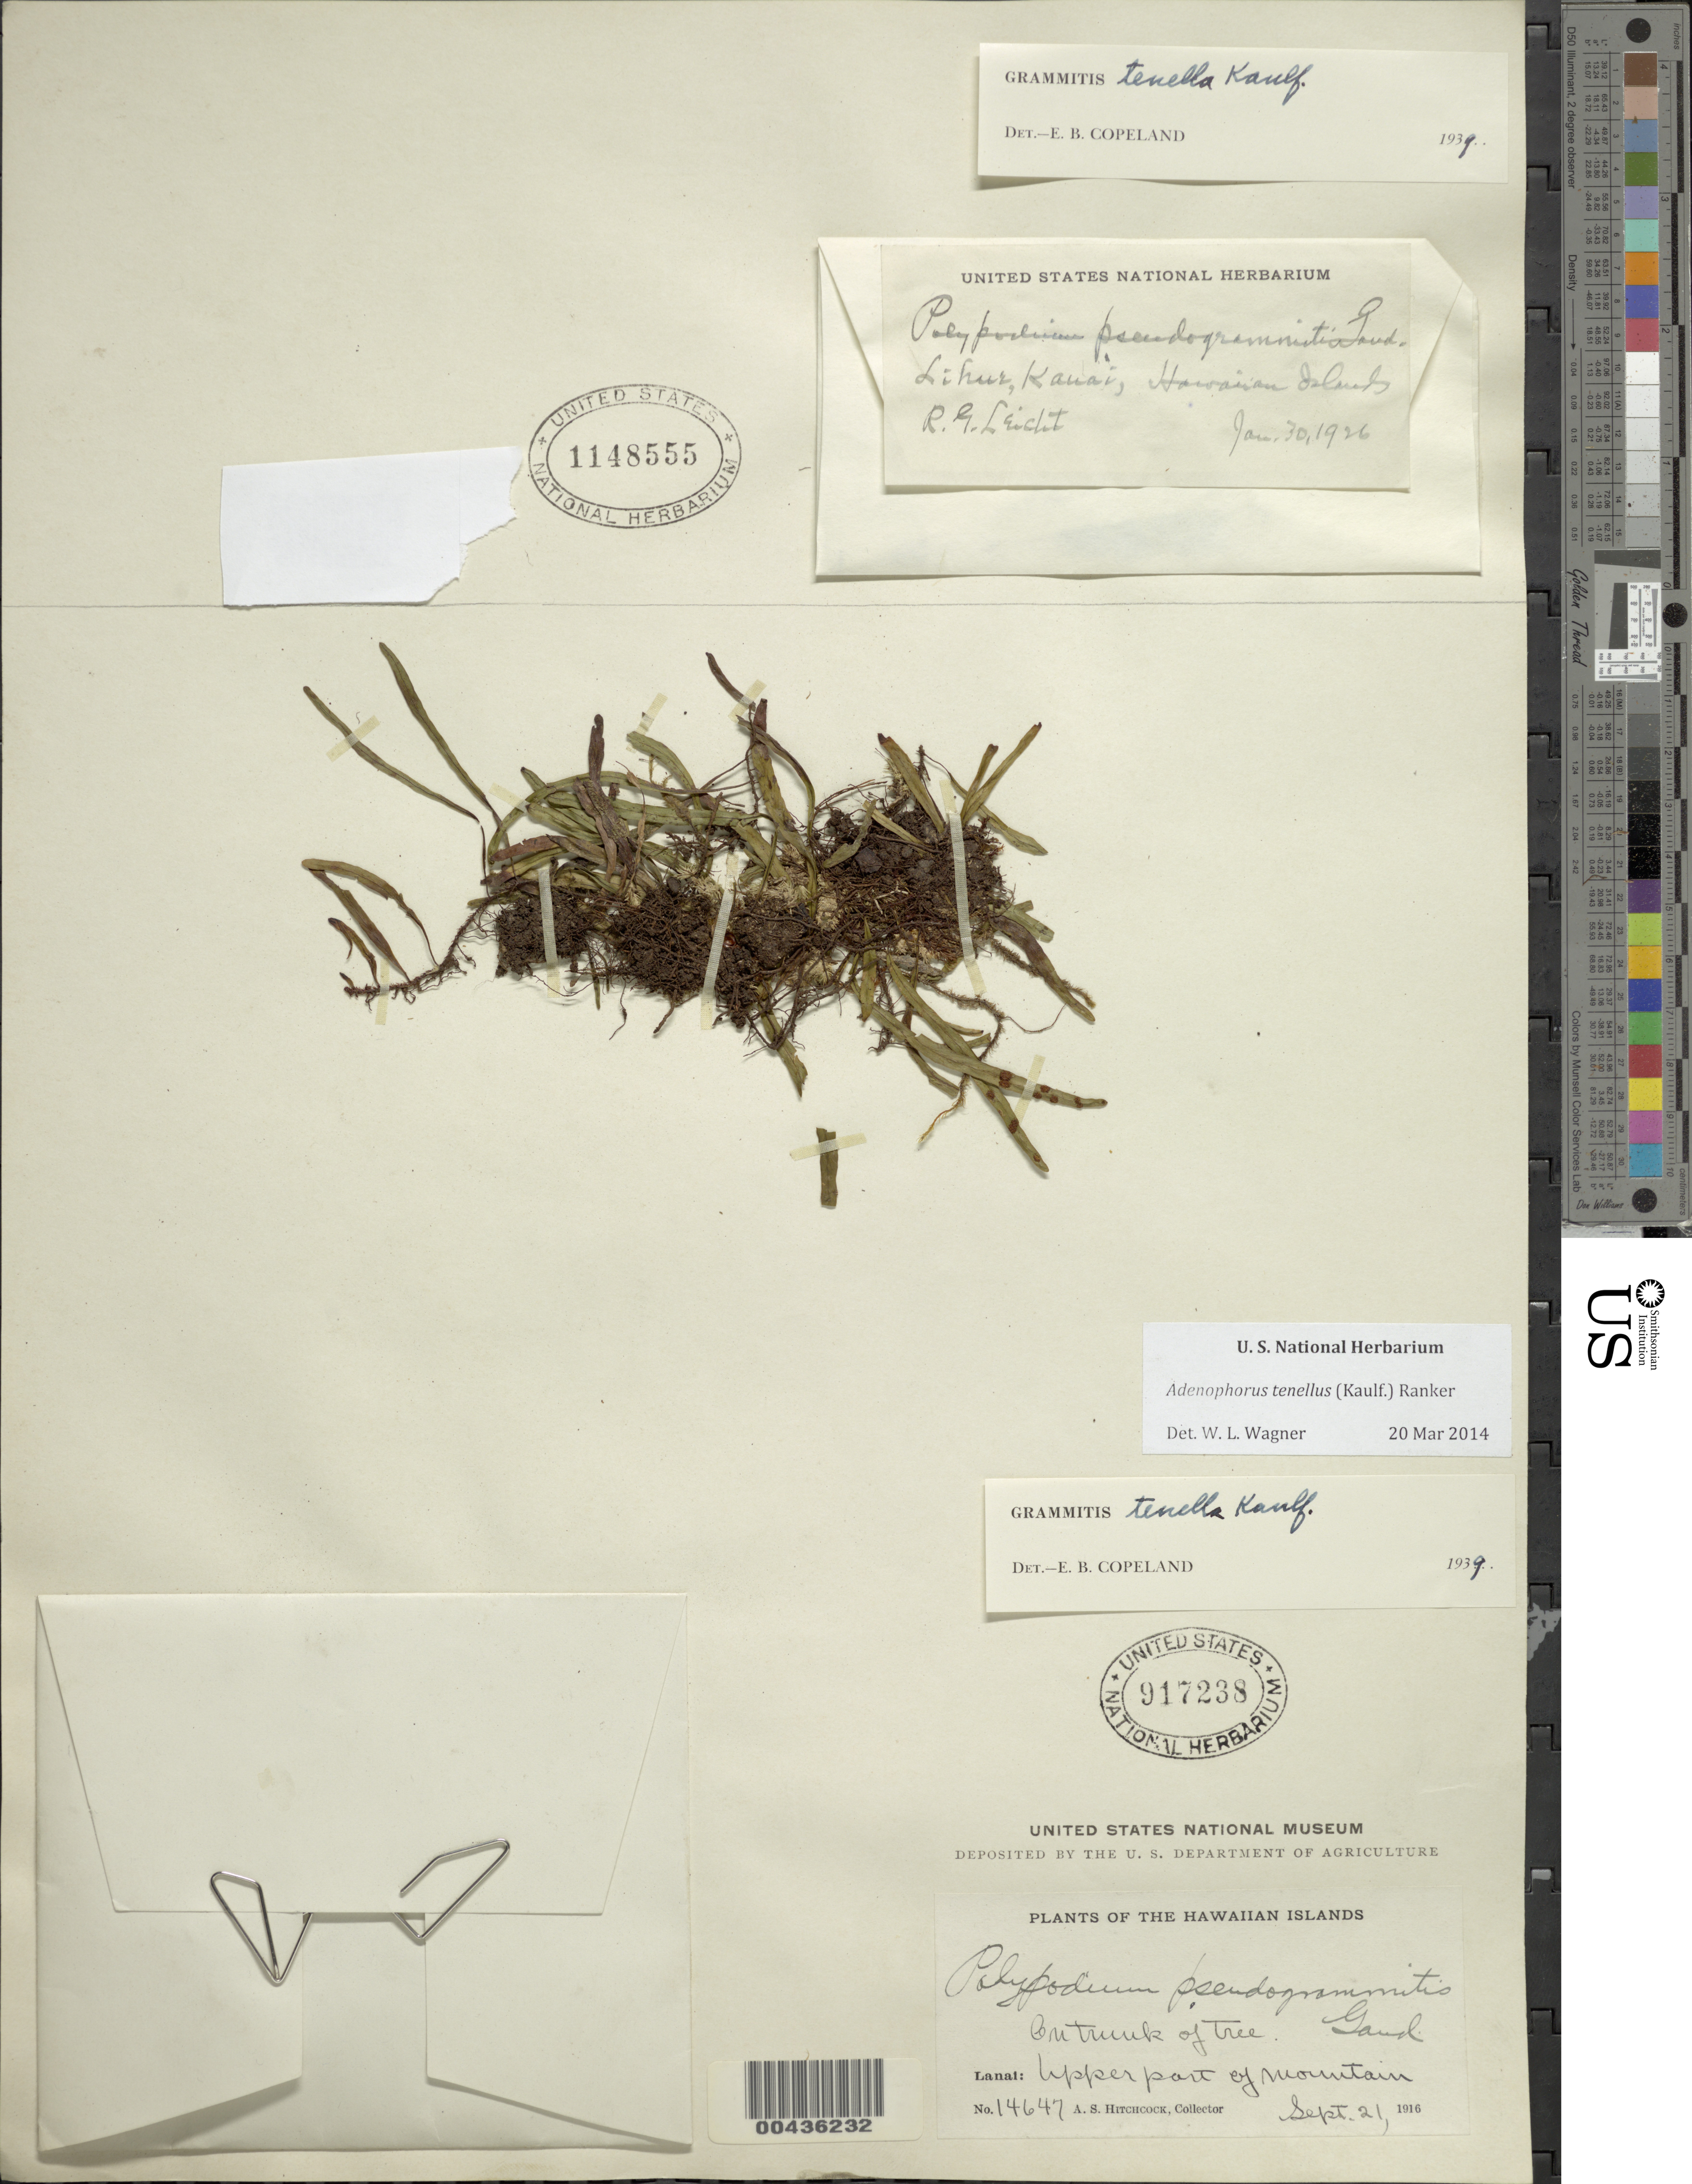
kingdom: Plantae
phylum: Tracheophyta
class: Polypodiopsida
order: Polypodiales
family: Polypodiaceae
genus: Adenophorus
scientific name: Adenophorus tenellus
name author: (Kaulf.) Ranker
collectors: A. S. Hitchcock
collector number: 14647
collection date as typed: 21 Sep 1916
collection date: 1916-09-21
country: United States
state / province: Hawaii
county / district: Maui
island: Lana'i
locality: Upper part of mountain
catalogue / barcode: US 917238